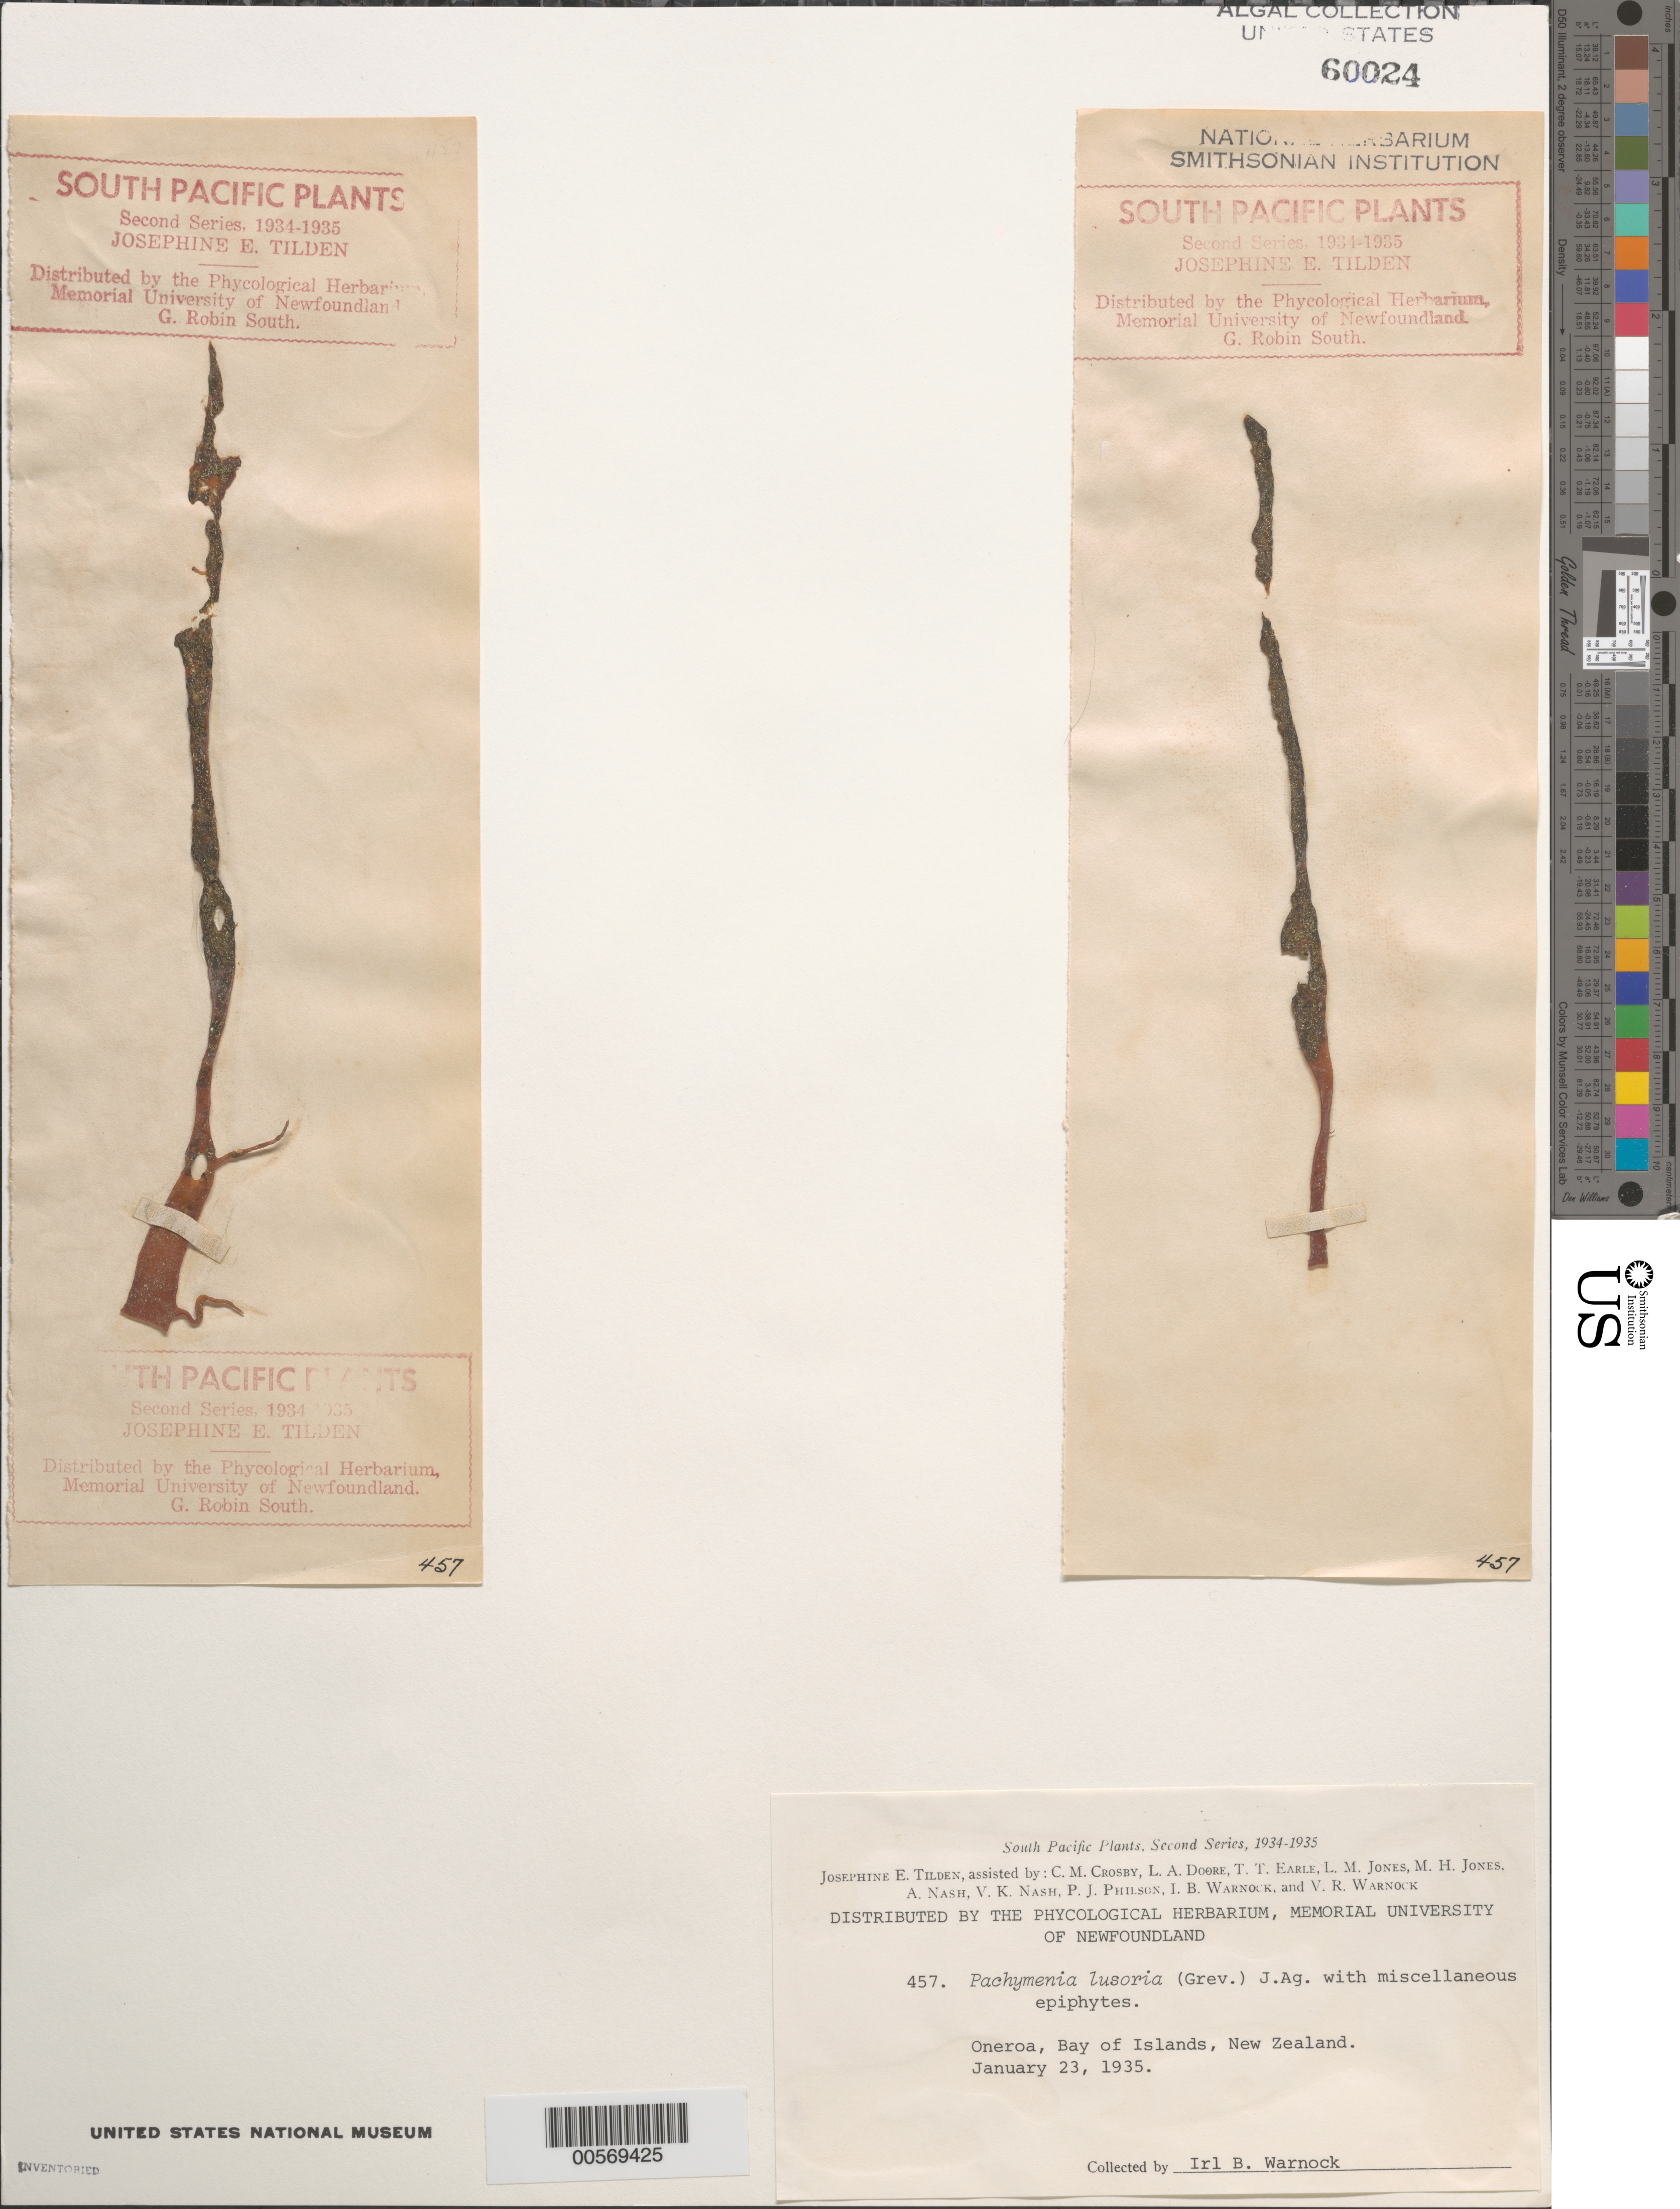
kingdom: Plantae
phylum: Rhodophyta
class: Florideophyceae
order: Halymeniales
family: Halymeniaceae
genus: Pachymenia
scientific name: Pachymenia lusoria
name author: (Greville) J. Agardh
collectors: I. Warnock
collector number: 457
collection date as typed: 23 Jan 1935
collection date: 1935-01-23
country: New Zealand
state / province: Northland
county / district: Far North District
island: North Island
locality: Bay of Islands, Oneroa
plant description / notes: Tilden, South Pacific Plants, Second Series, 1934-1935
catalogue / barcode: US 60024